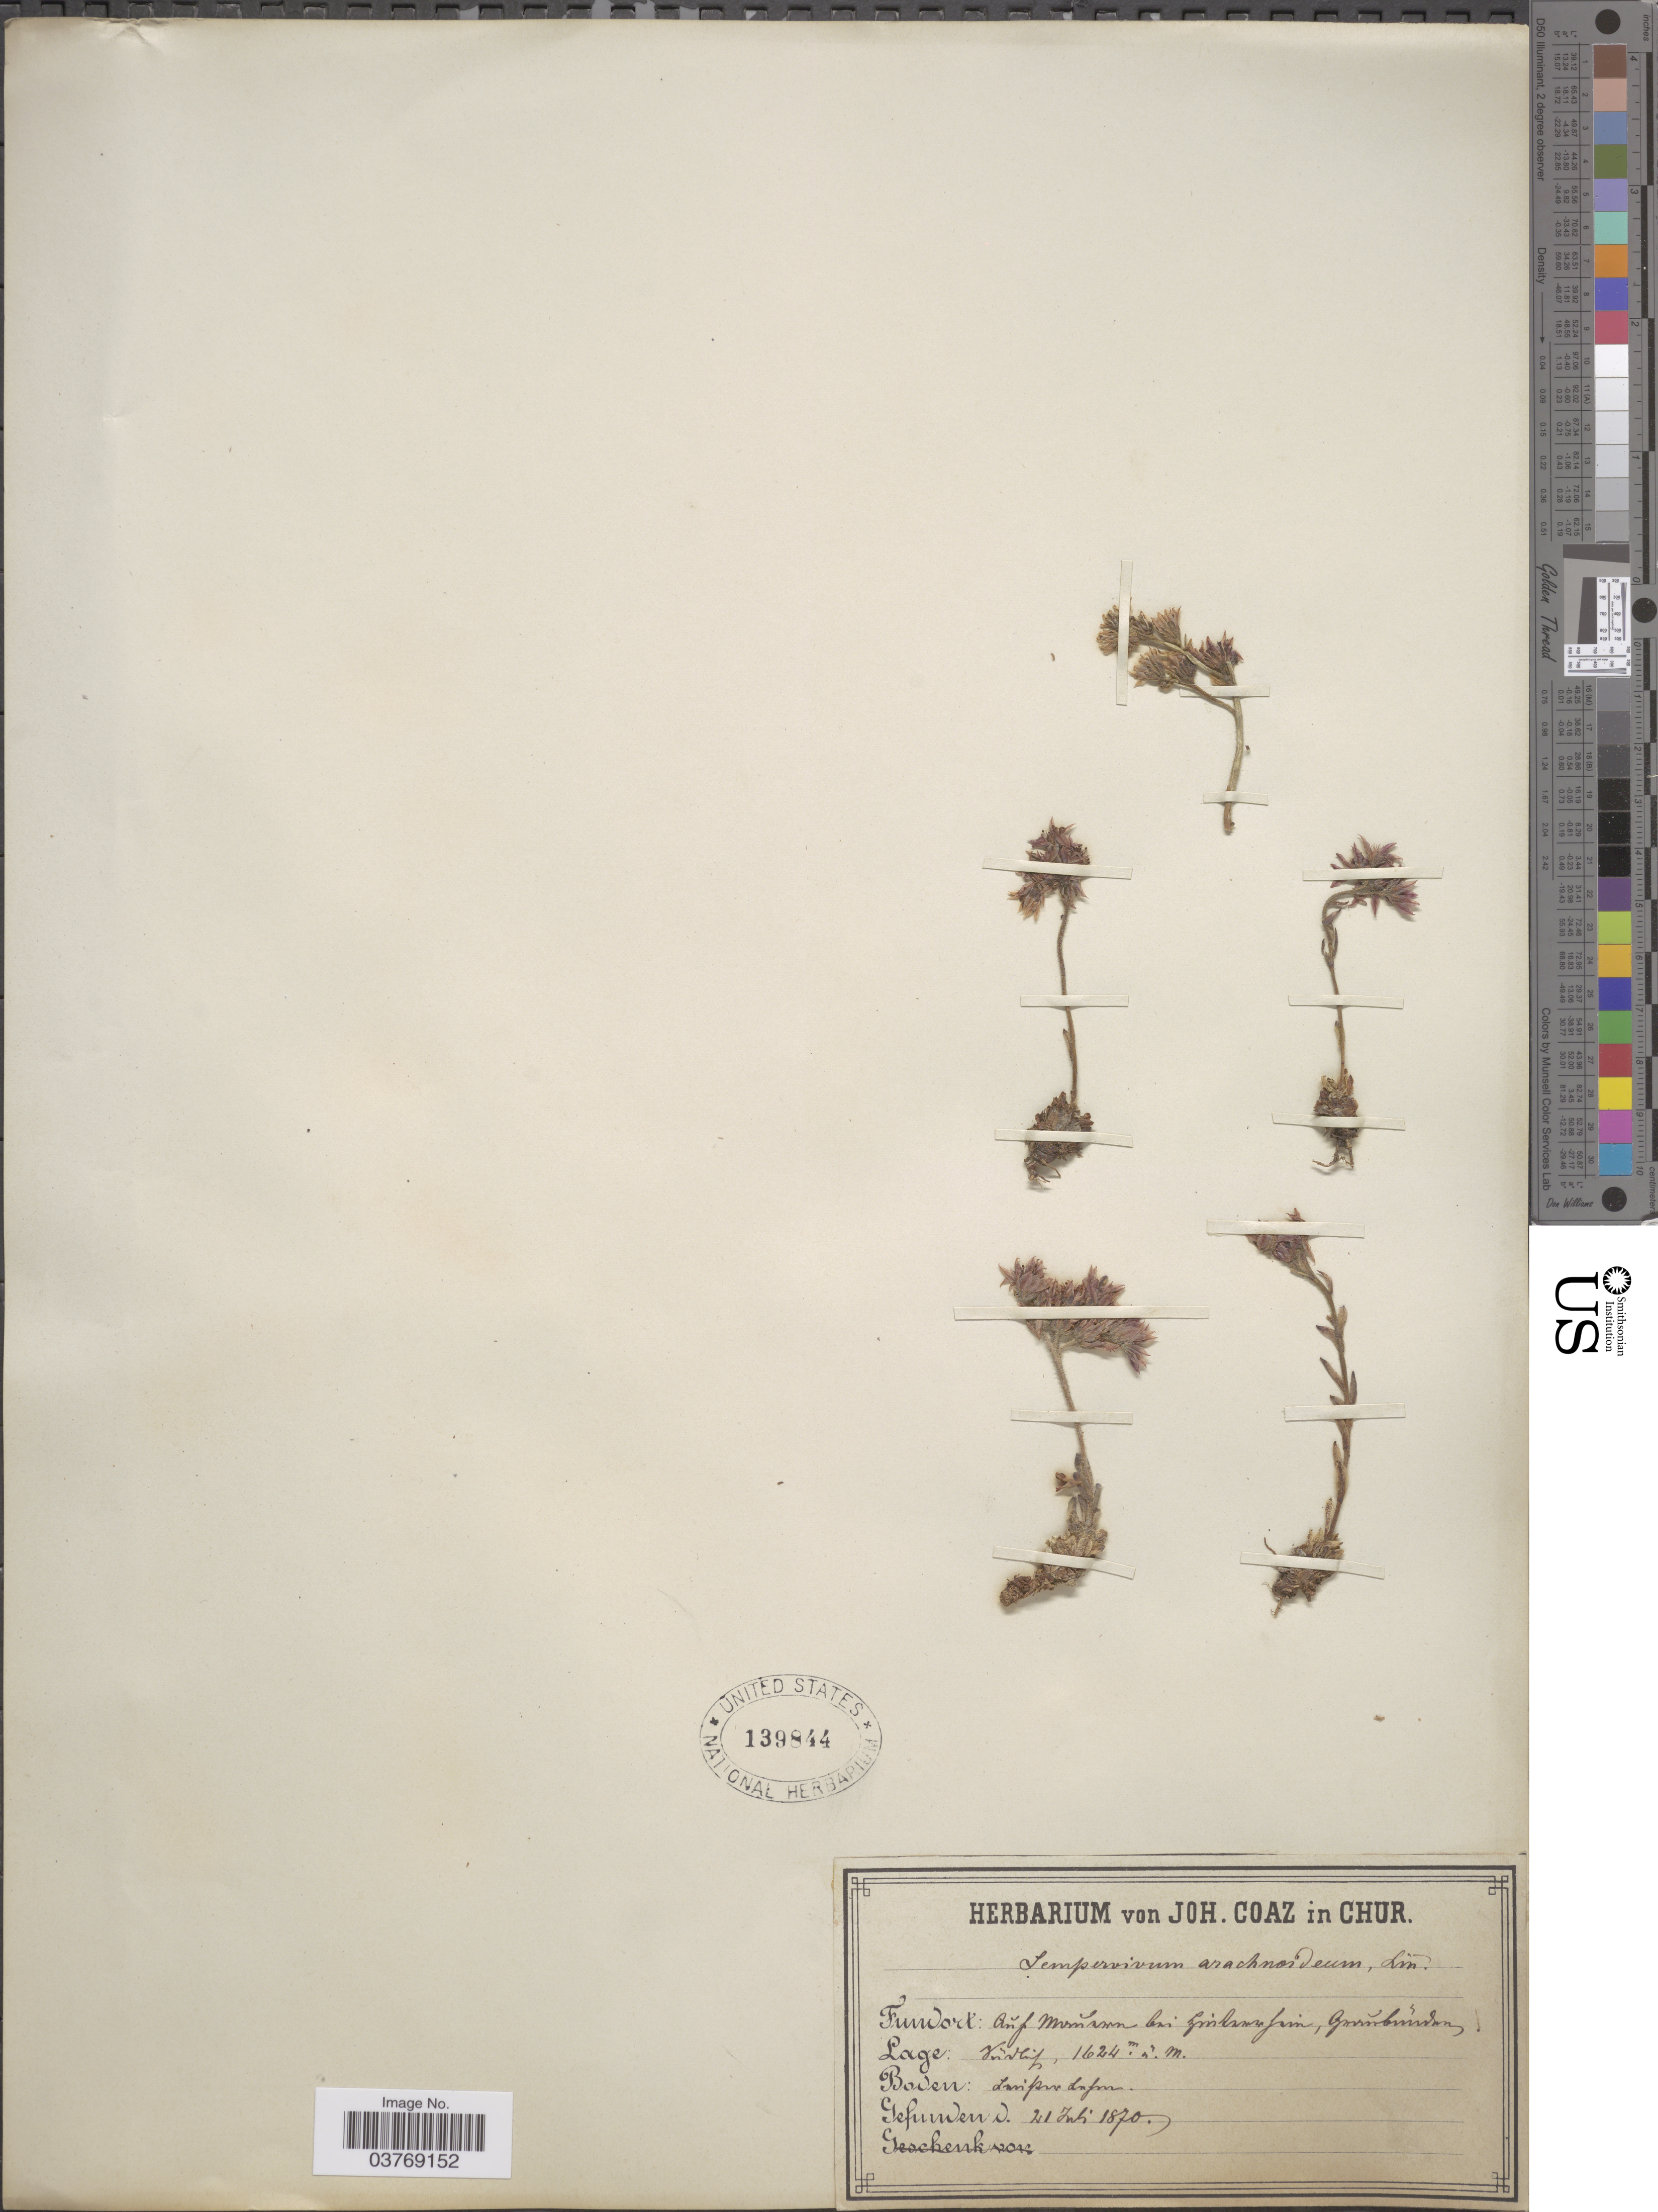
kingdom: Plantae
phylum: Tracheophyta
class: Magnoliopsida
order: Saxifragales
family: Crassulaceae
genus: Sempervivum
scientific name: Sempervivum arachnoideum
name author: L.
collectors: ex herb. von Joh. Coaz in Chur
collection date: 1870-07-21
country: Switzerland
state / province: Graubunden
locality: Auf Mon! bei !.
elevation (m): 1624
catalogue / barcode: US 139844